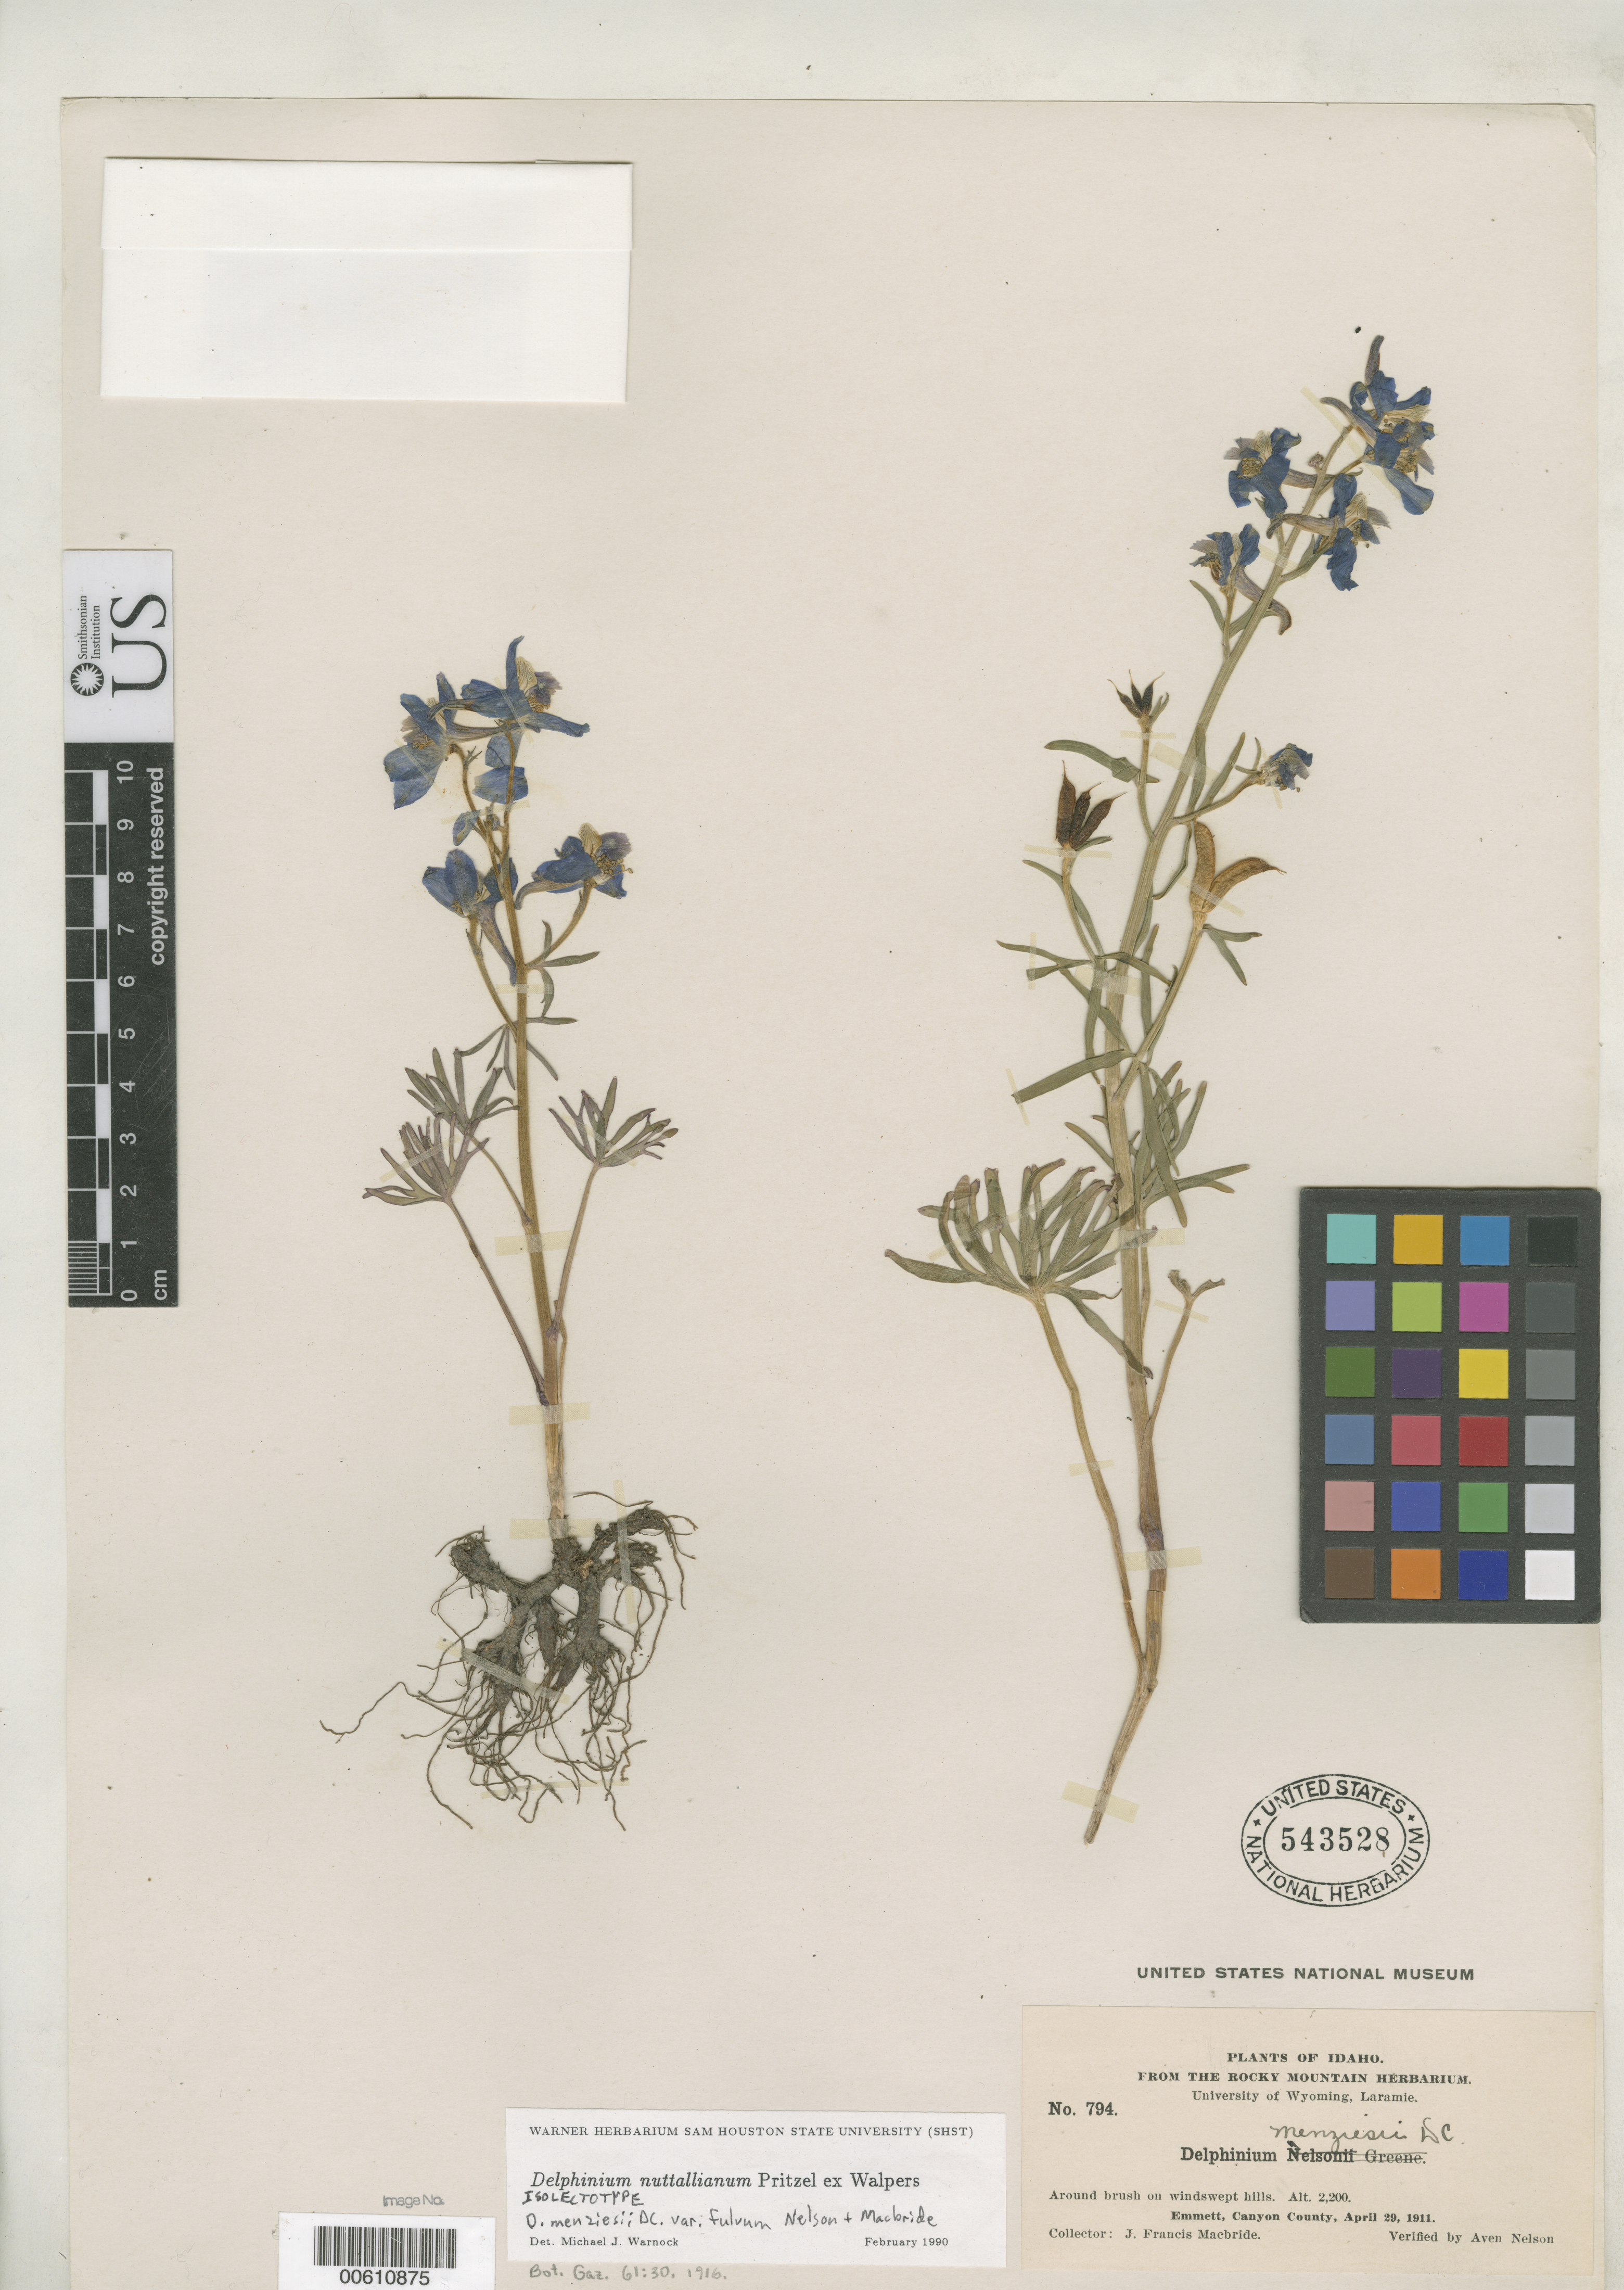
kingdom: Plantae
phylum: Tracheophyta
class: Magnoliopsida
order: Ranunculales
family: Ranunculaceae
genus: Delphinium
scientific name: Delphinium menziesii var. fulvum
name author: A. Nelson & J.F. Macbr.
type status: Isolectotype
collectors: J. F. Macbride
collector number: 794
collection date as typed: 29 Apr 1911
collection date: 1911-04-29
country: United States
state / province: Idaho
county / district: Canyon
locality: Emmett.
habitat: Around brush on windswept hills.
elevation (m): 2000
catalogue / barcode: US 543528